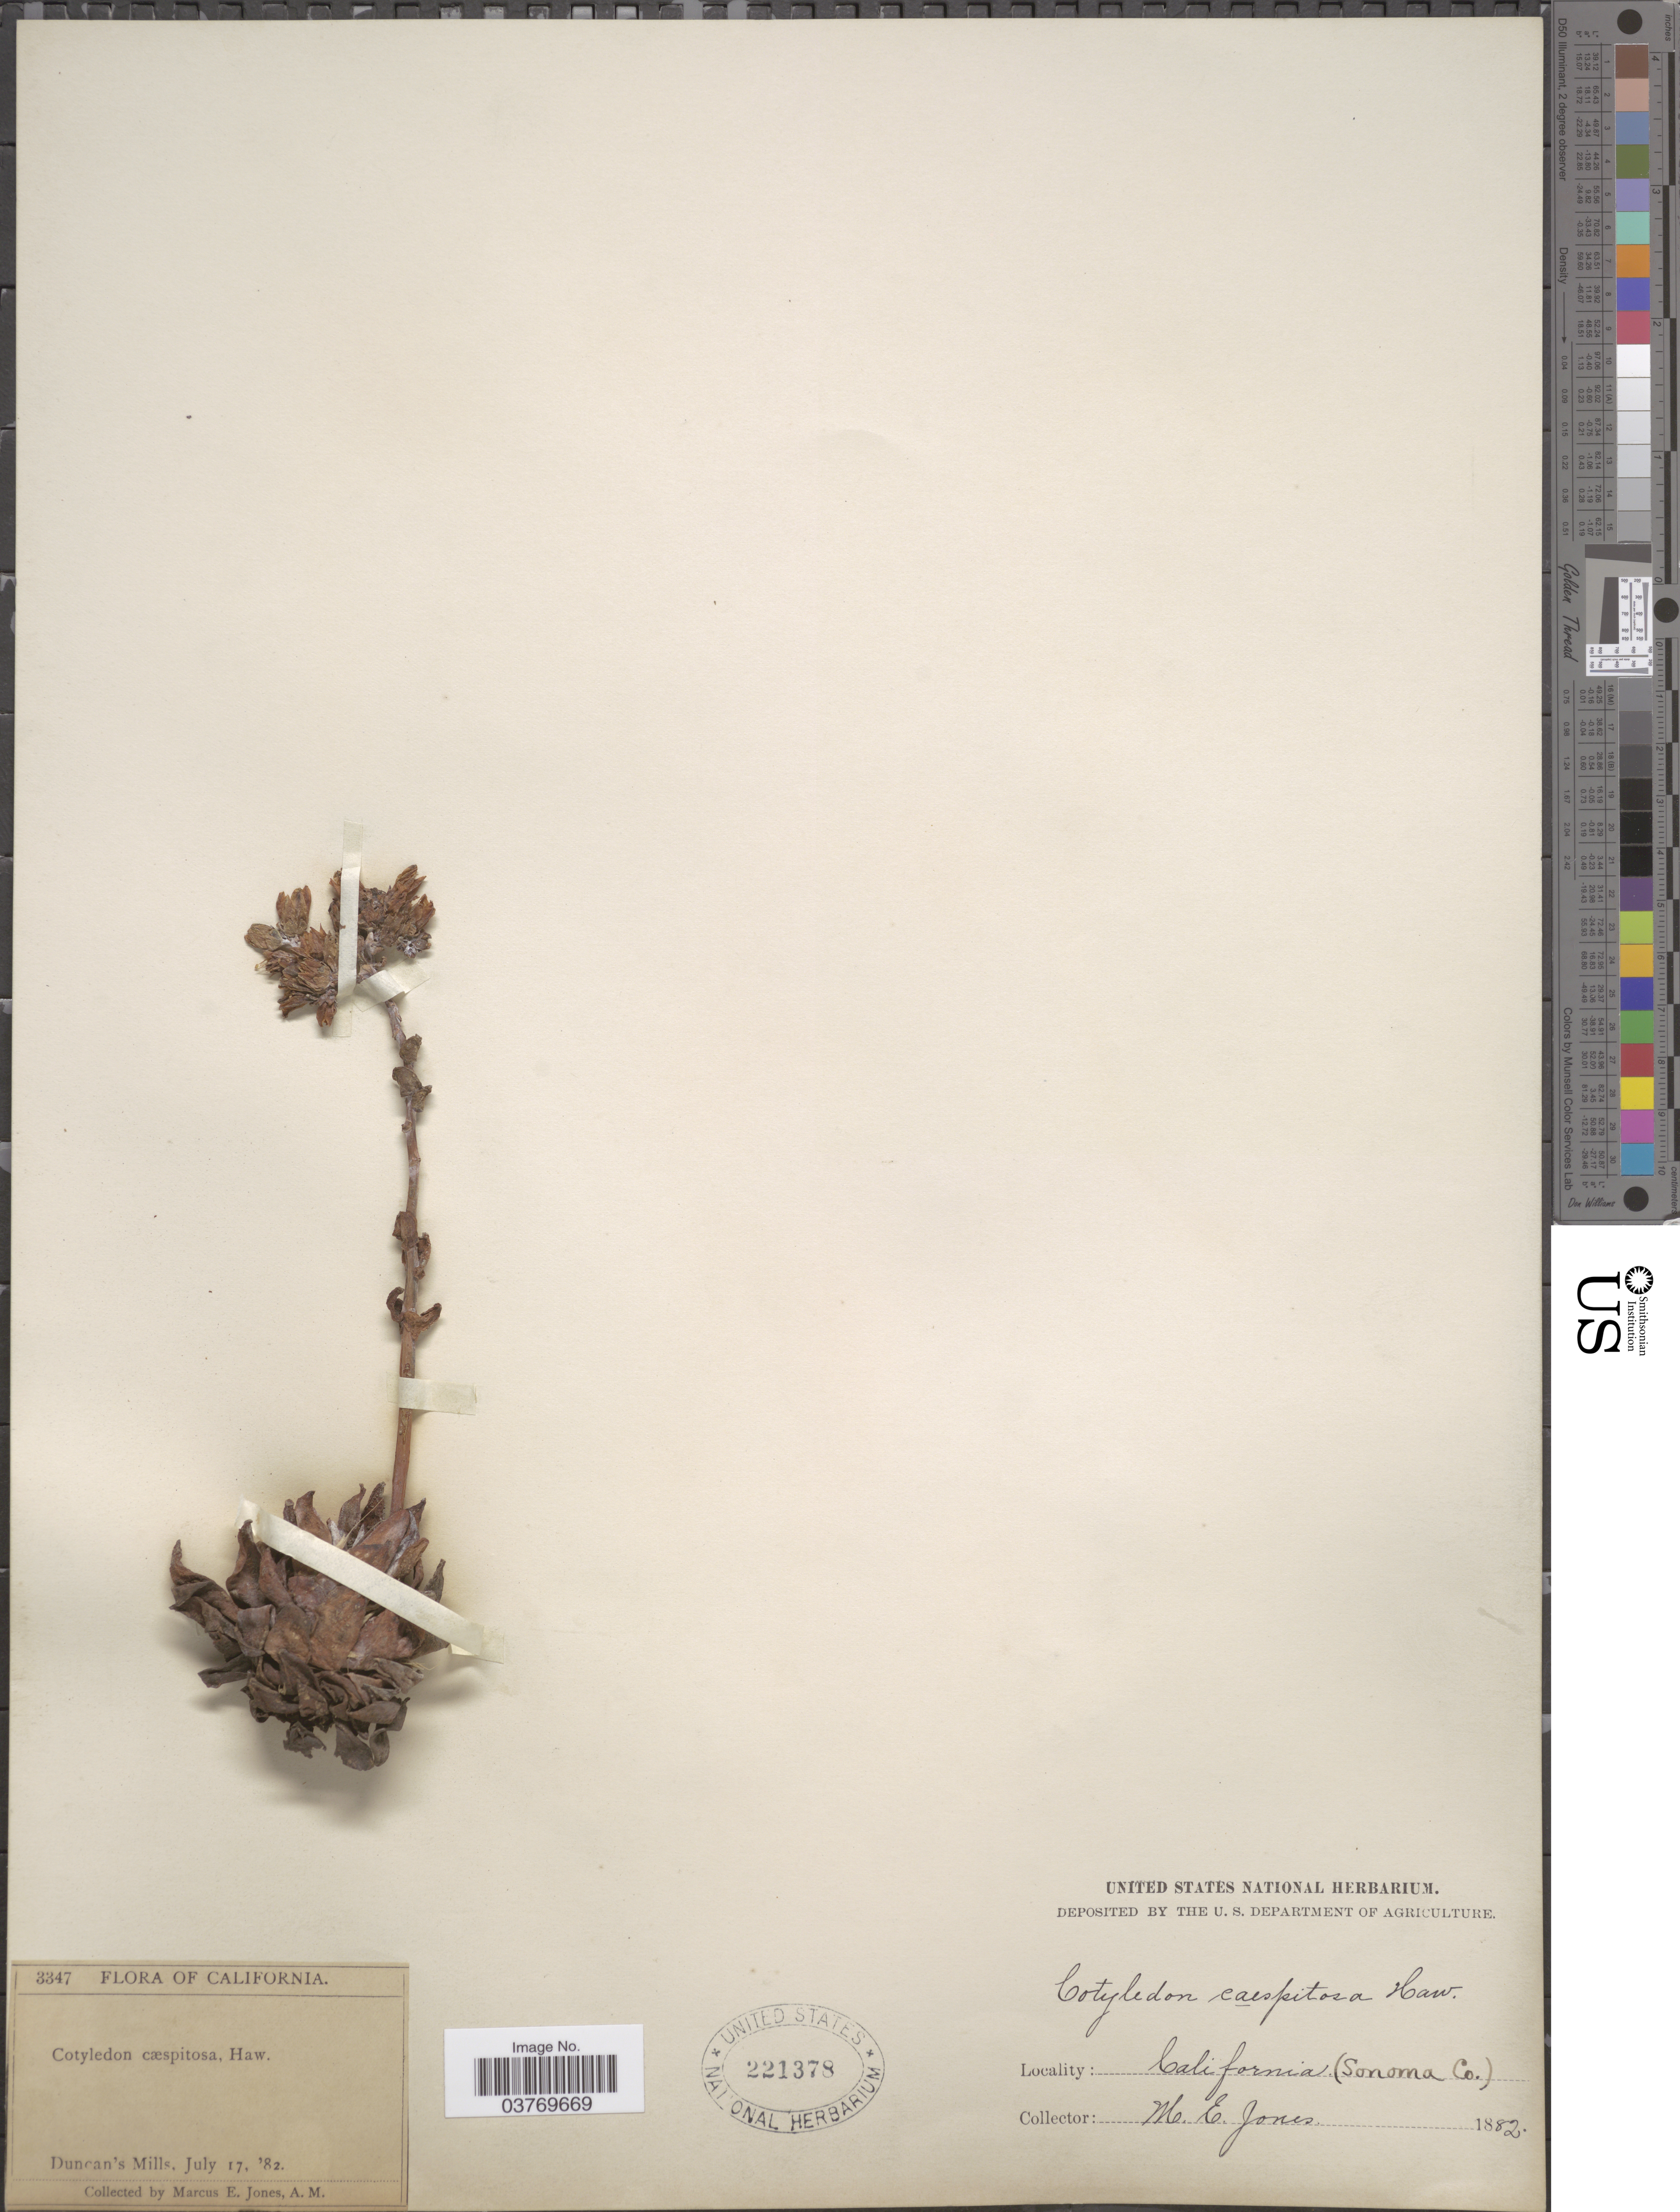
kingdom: Plantae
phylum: Tracheophyta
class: Magnoliopsida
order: Saxifragales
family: Crassulaceae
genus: Dudleya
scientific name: Dudleya eastwoodiae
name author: Rose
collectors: M. E. Jones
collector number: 3347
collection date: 1882-07-17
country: United States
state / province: California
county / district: Sonoma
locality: Duncan's Mills. Sonoma Co.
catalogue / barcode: US 221378